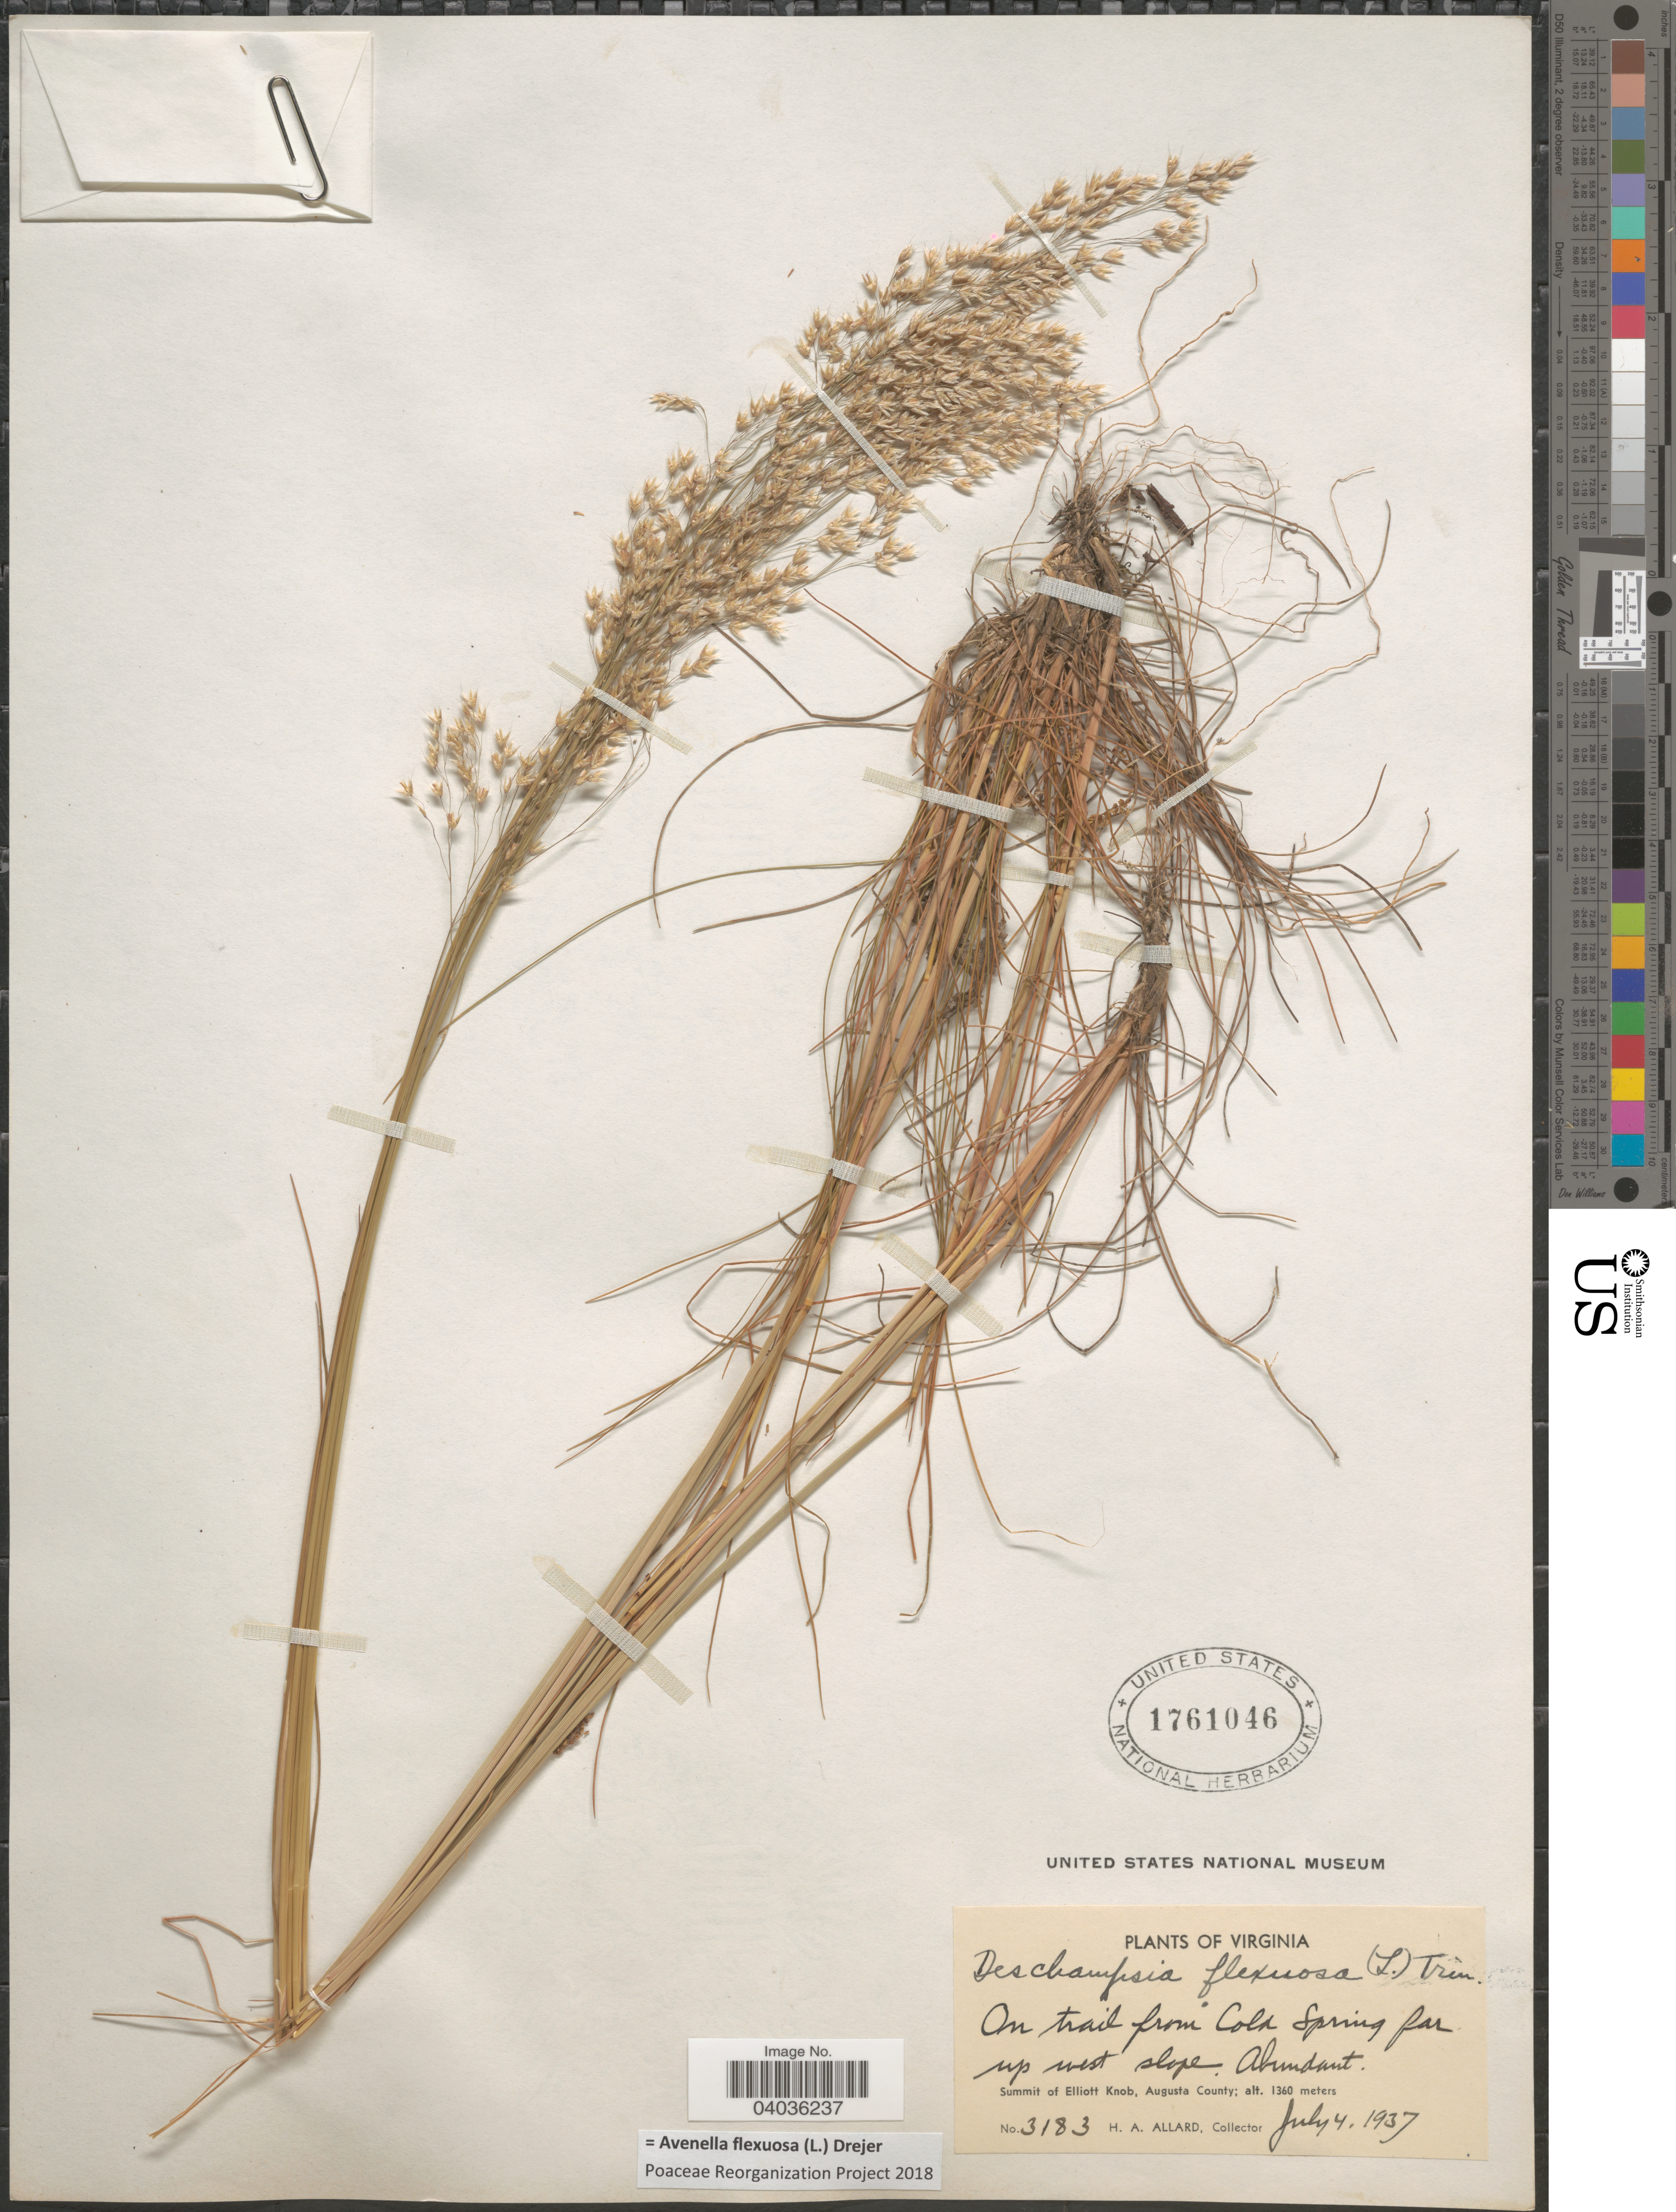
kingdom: Plantae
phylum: Tracheophyta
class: Liliopsida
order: Poales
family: Poaceae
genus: Avenella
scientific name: Avenella flexuosa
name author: (L.) Drejer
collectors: H. A. Allard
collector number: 3183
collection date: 1937-07-04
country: United States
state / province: Virginia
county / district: Augusta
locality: On trail from Cold Spring far up west slope. Summit of Elliott Knob, Augusta County.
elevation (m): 1360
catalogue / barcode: US 1761046